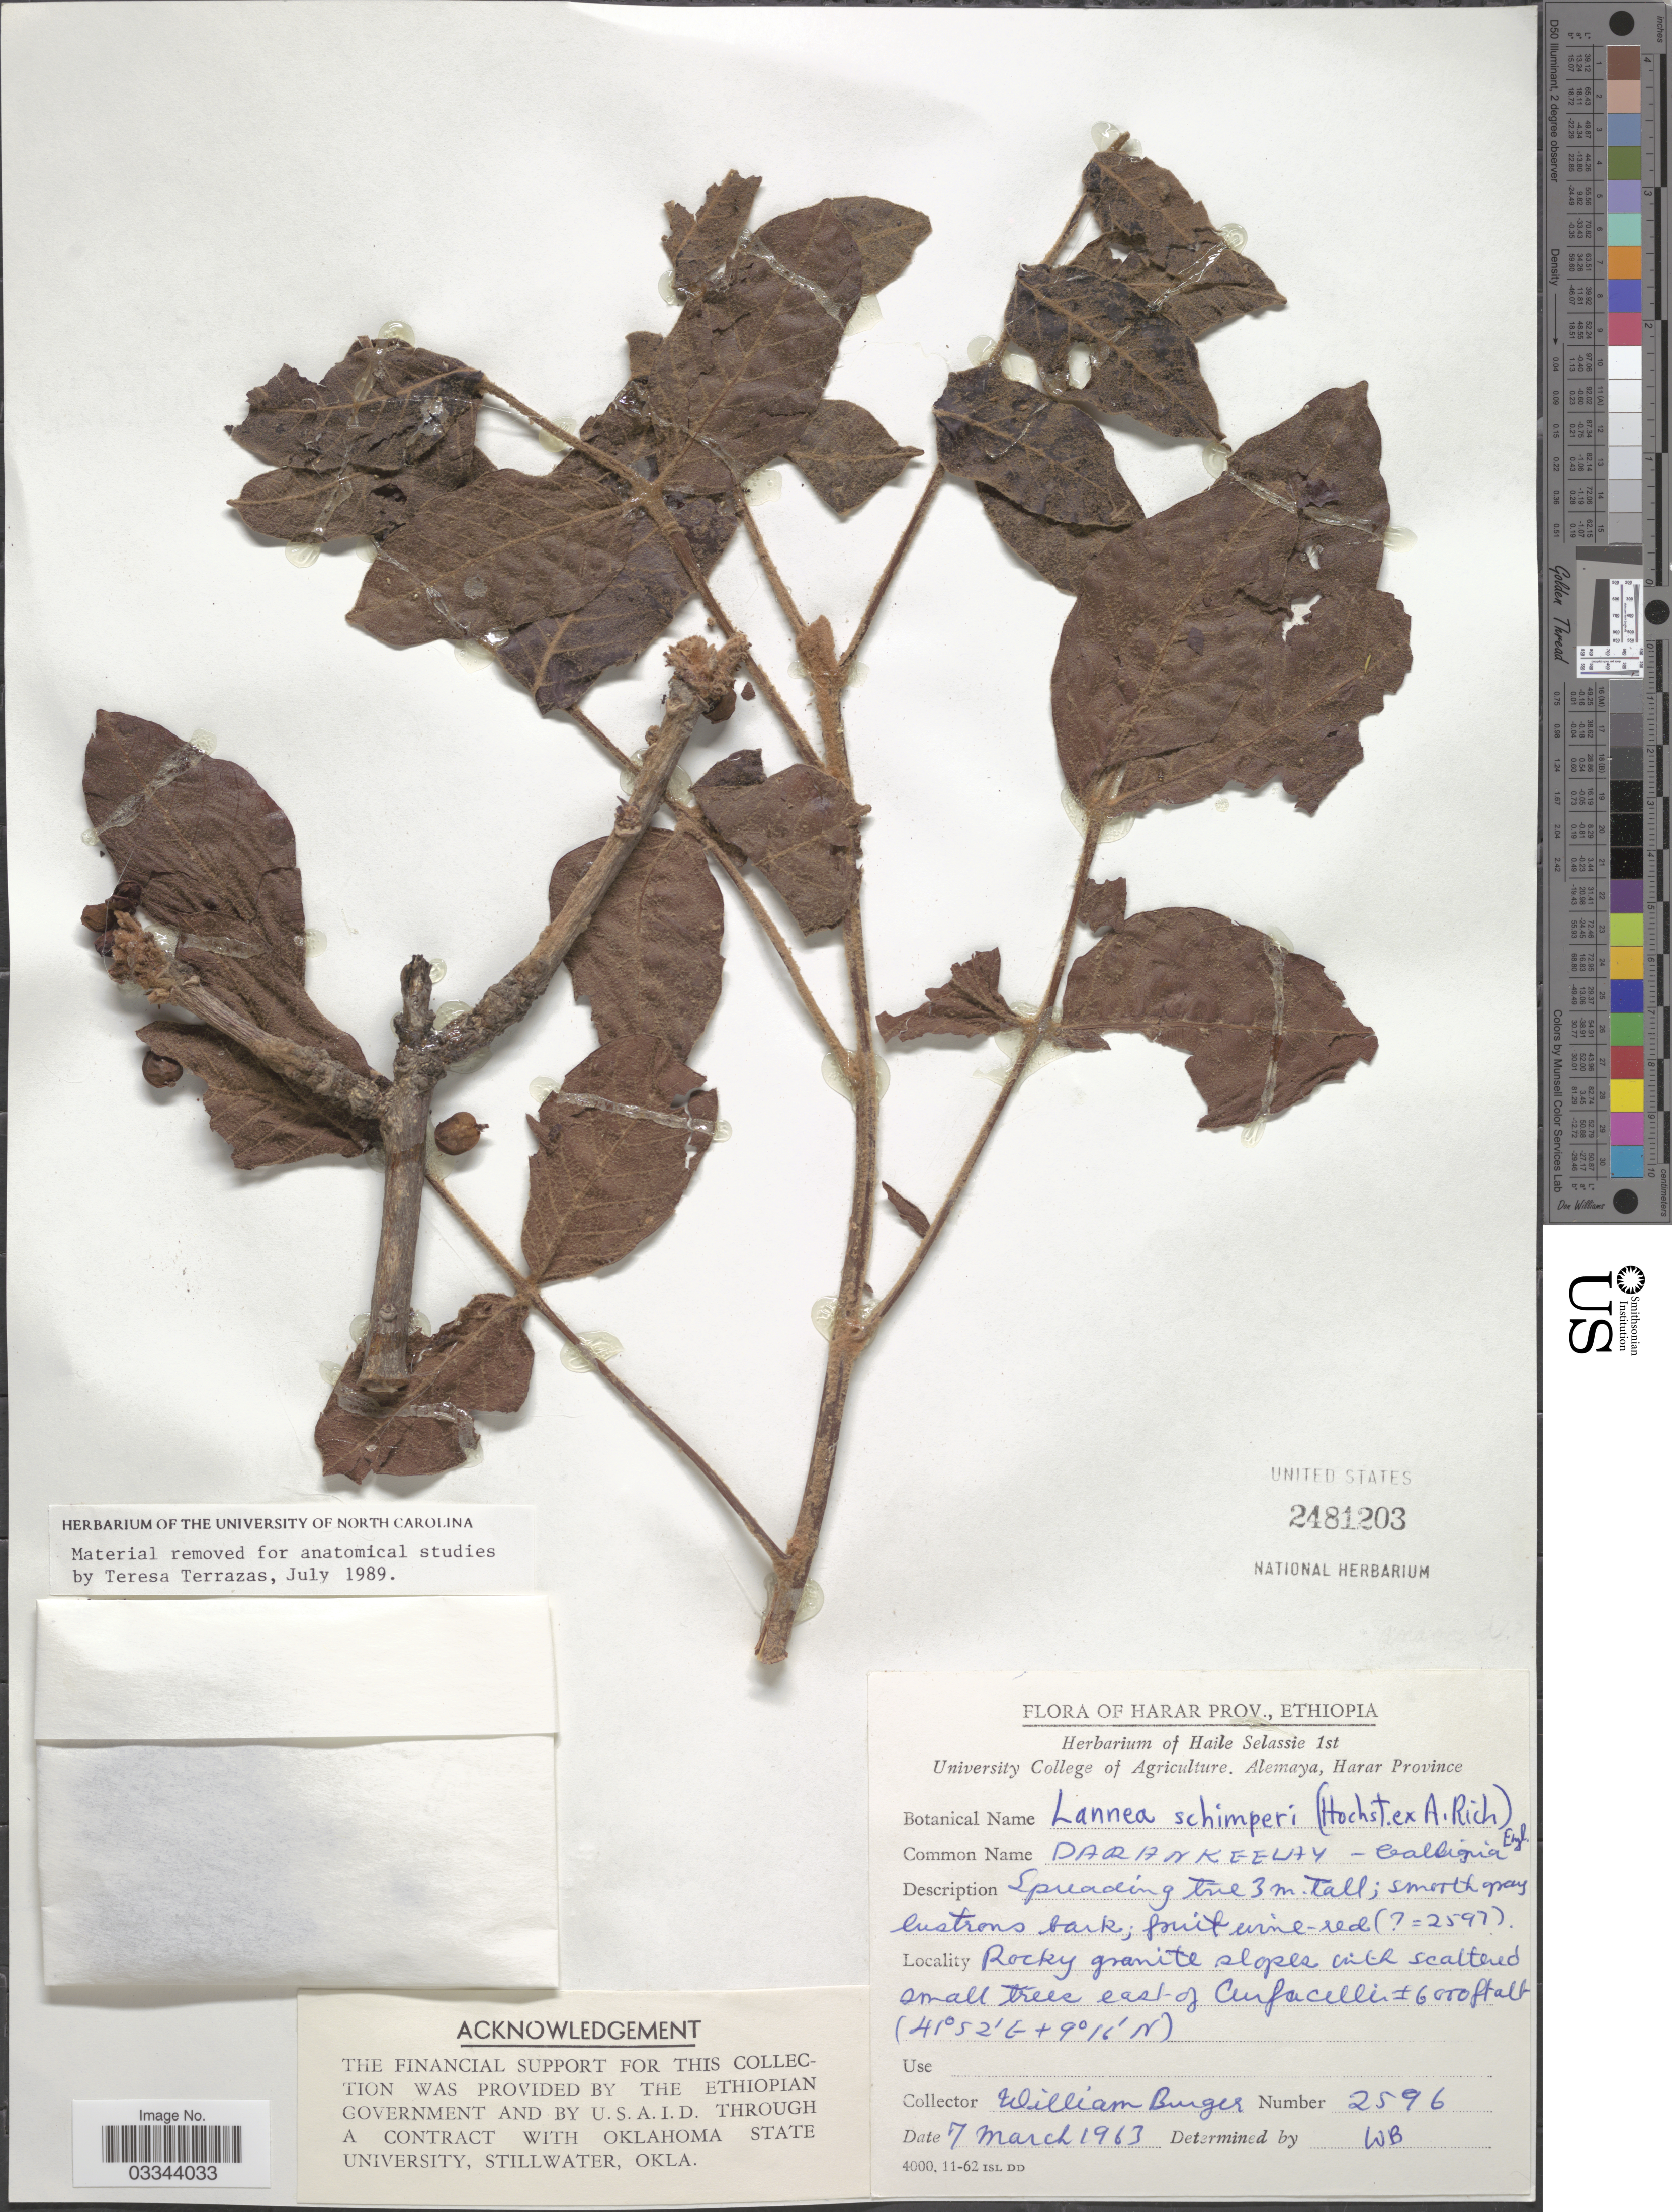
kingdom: Plantae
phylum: Tracheophyta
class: Magnoliopsida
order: Sapindales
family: Anacardiaceae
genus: Lannea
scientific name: Lannea schimperi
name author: (Hochst. ex A. Rich.) Engl.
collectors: W. Buger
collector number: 2596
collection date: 1963-03-07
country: Ethiopia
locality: Harar Prov., east of Curfacelli.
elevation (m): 1829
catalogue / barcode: US 2481203